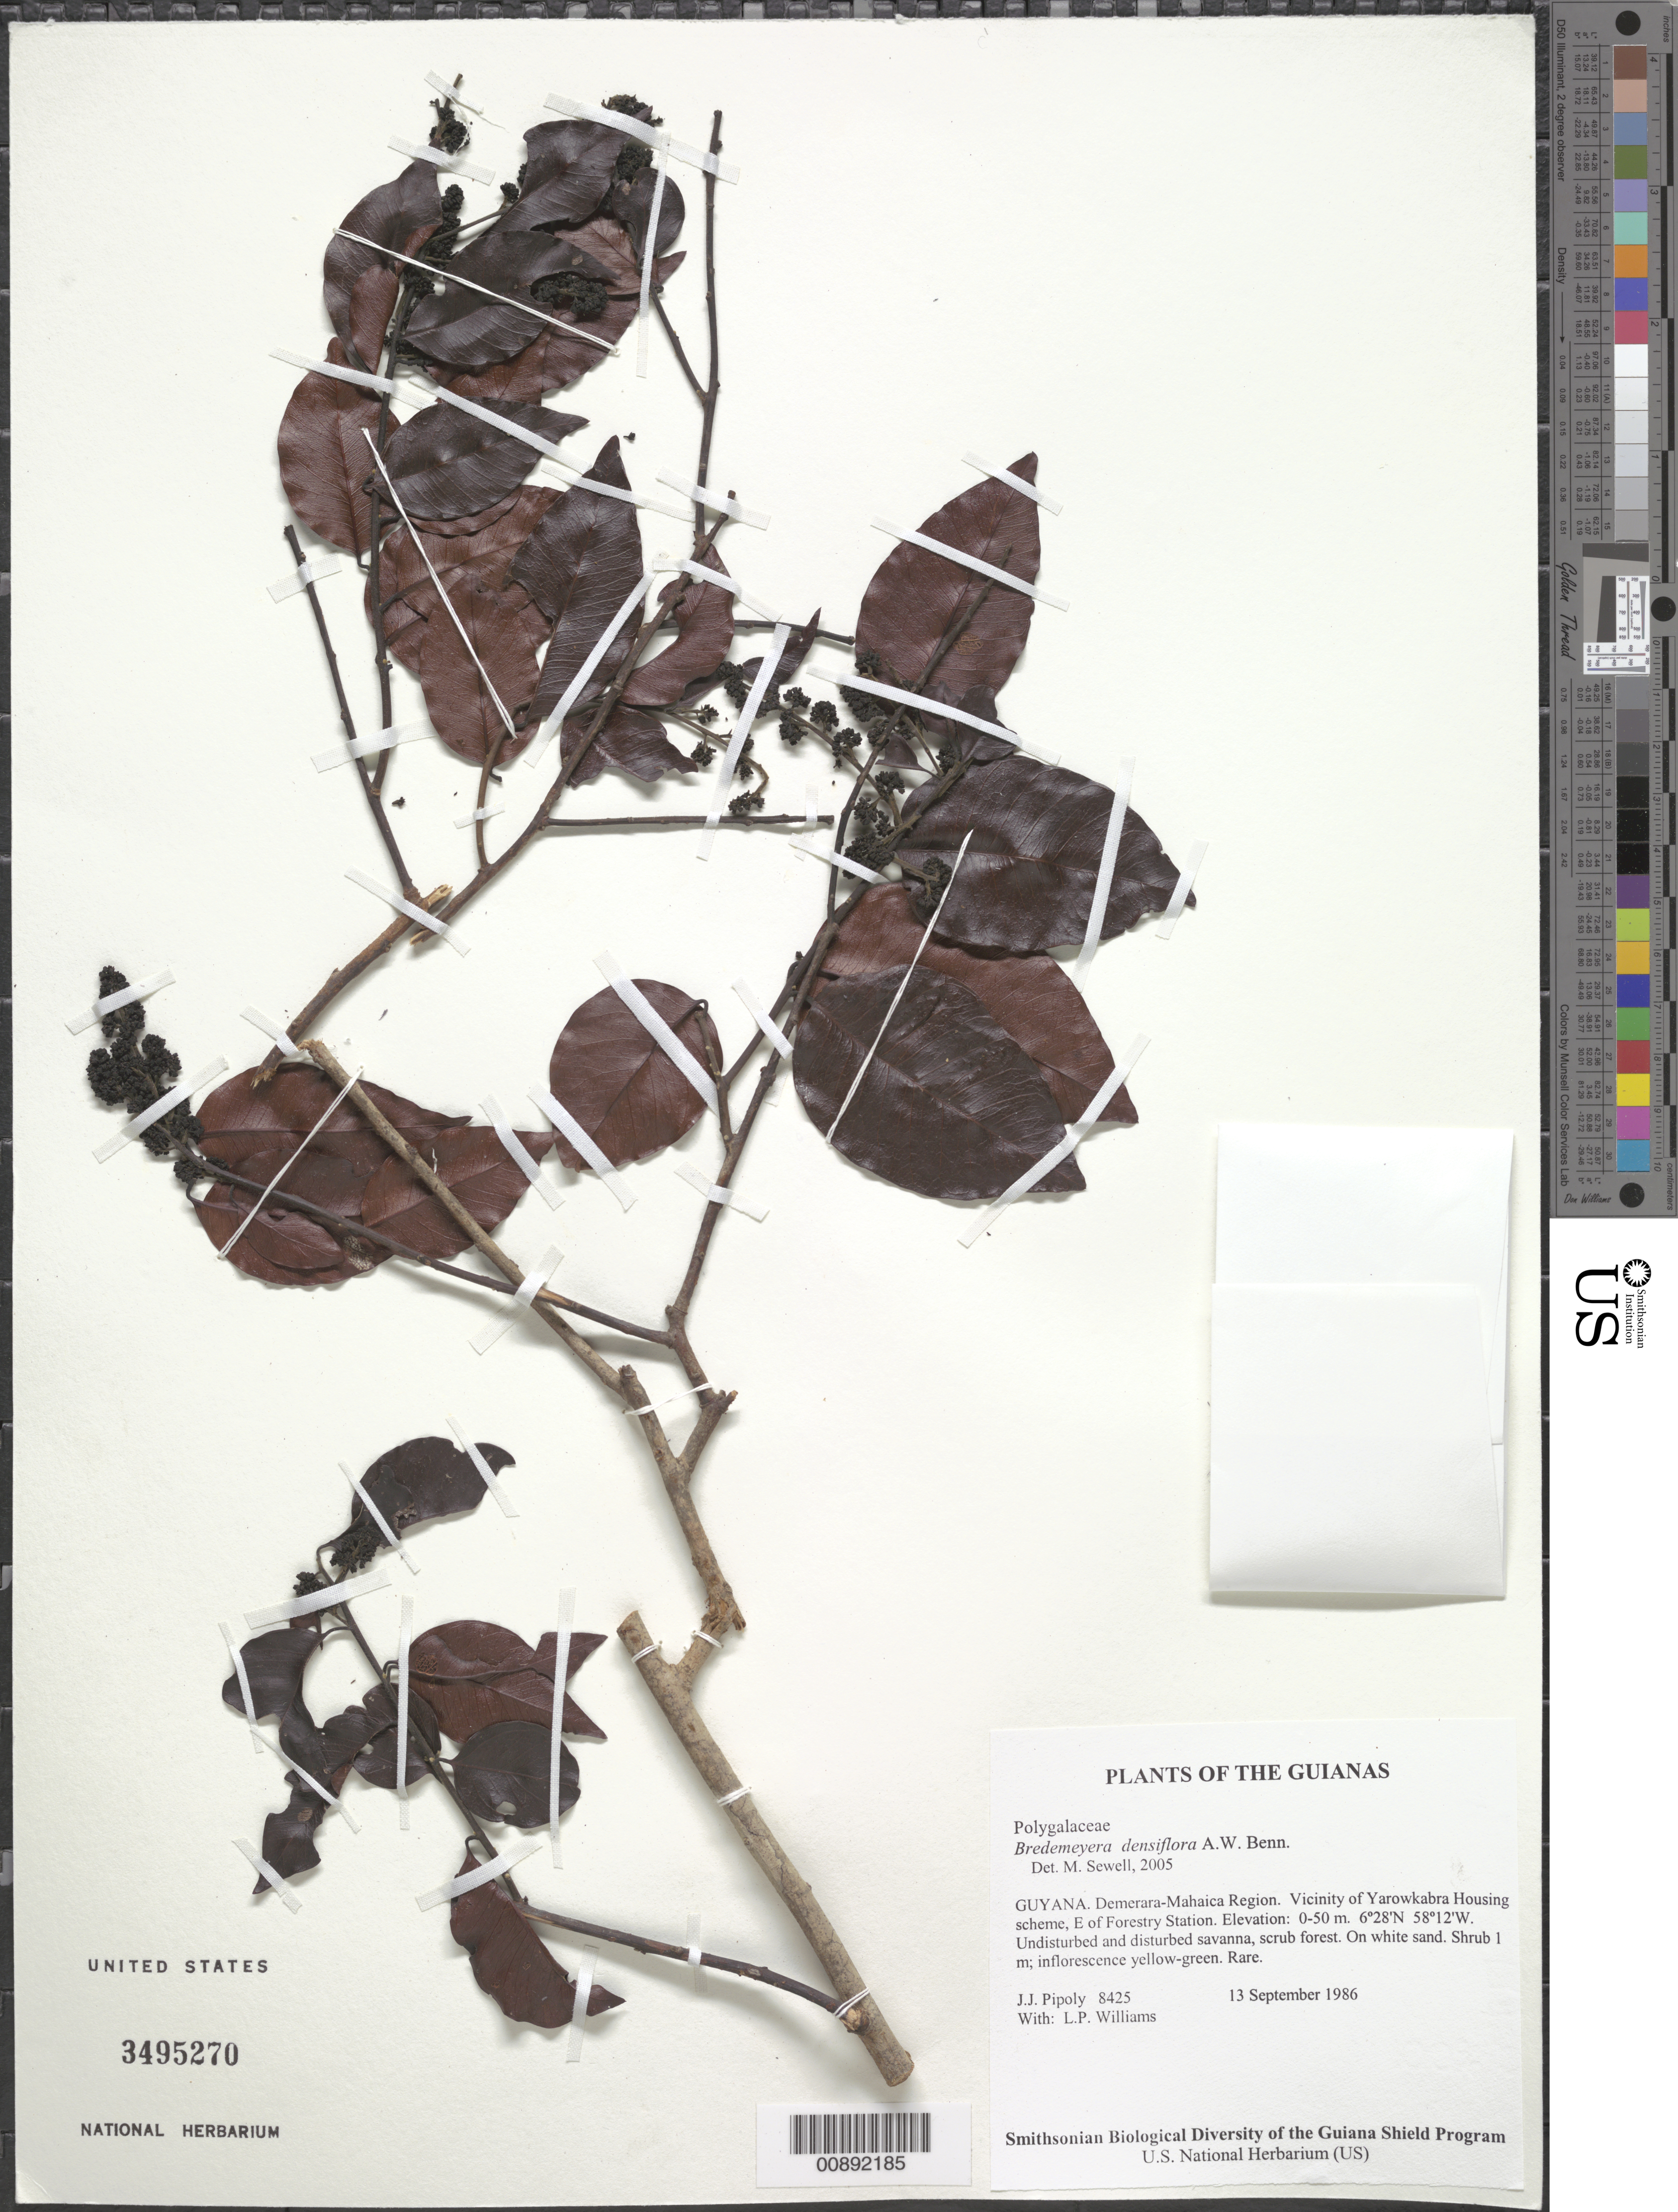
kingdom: Plantae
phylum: Tracheophyta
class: Magnoliopsida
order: Fabales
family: Polygalaceae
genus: Bredemeyera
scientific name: Bredemeyera densiflora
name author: A.W. Benn.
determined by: Sewell, M.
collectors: J. J. Pipoly & L. P. Williams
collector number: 8425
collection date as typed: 13 September 1986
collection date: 1986-09-13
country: Guyana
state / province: Demerara-Mahaica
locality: Vicinity of Yarowkabra Housing scheme, E of Forestry Station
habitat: Undisturbed and disturbed savanna, scrub forest. On white sand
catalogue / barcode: US 3495270